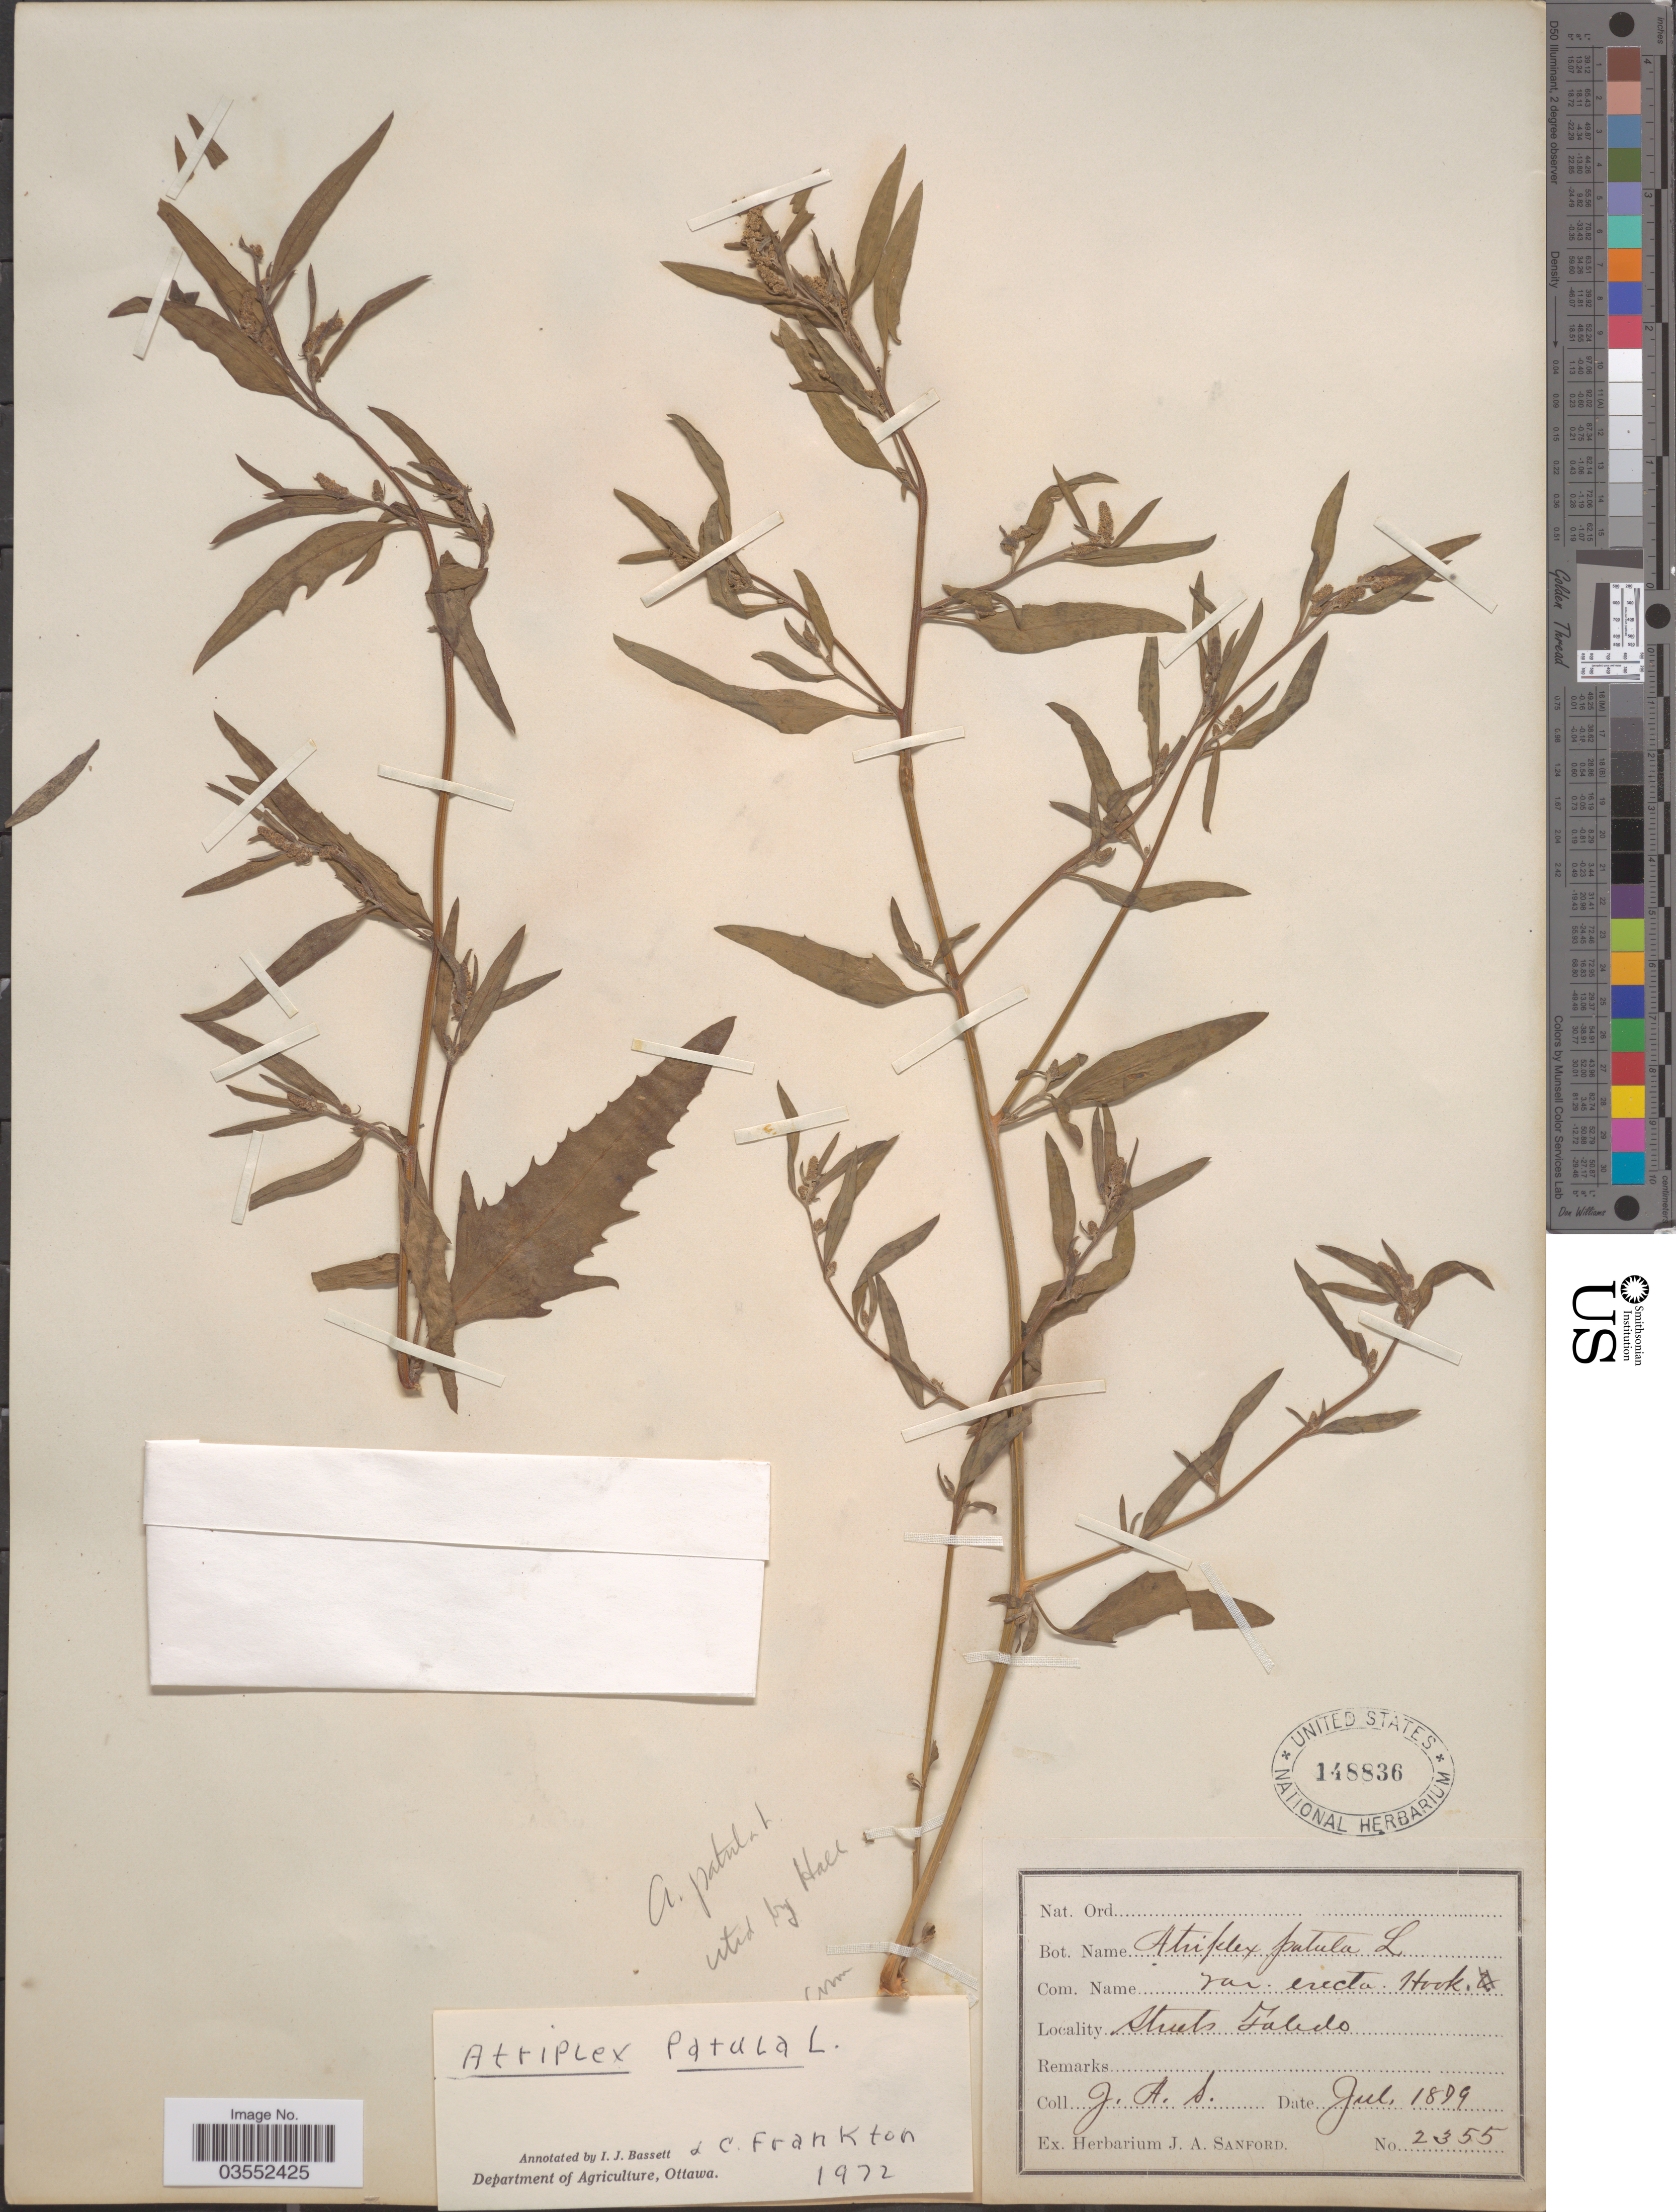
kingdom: Plantae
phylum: Tracheophyta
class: Magnoliopsida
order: Caryophyllales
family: Amaranthaceae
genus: Atriplex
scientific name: Atriplex patula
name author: L.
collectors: J. Sanford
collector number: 2355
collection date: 1879-07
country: United States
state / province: Ohio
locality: Streets Toledo.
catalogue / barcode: US 148836